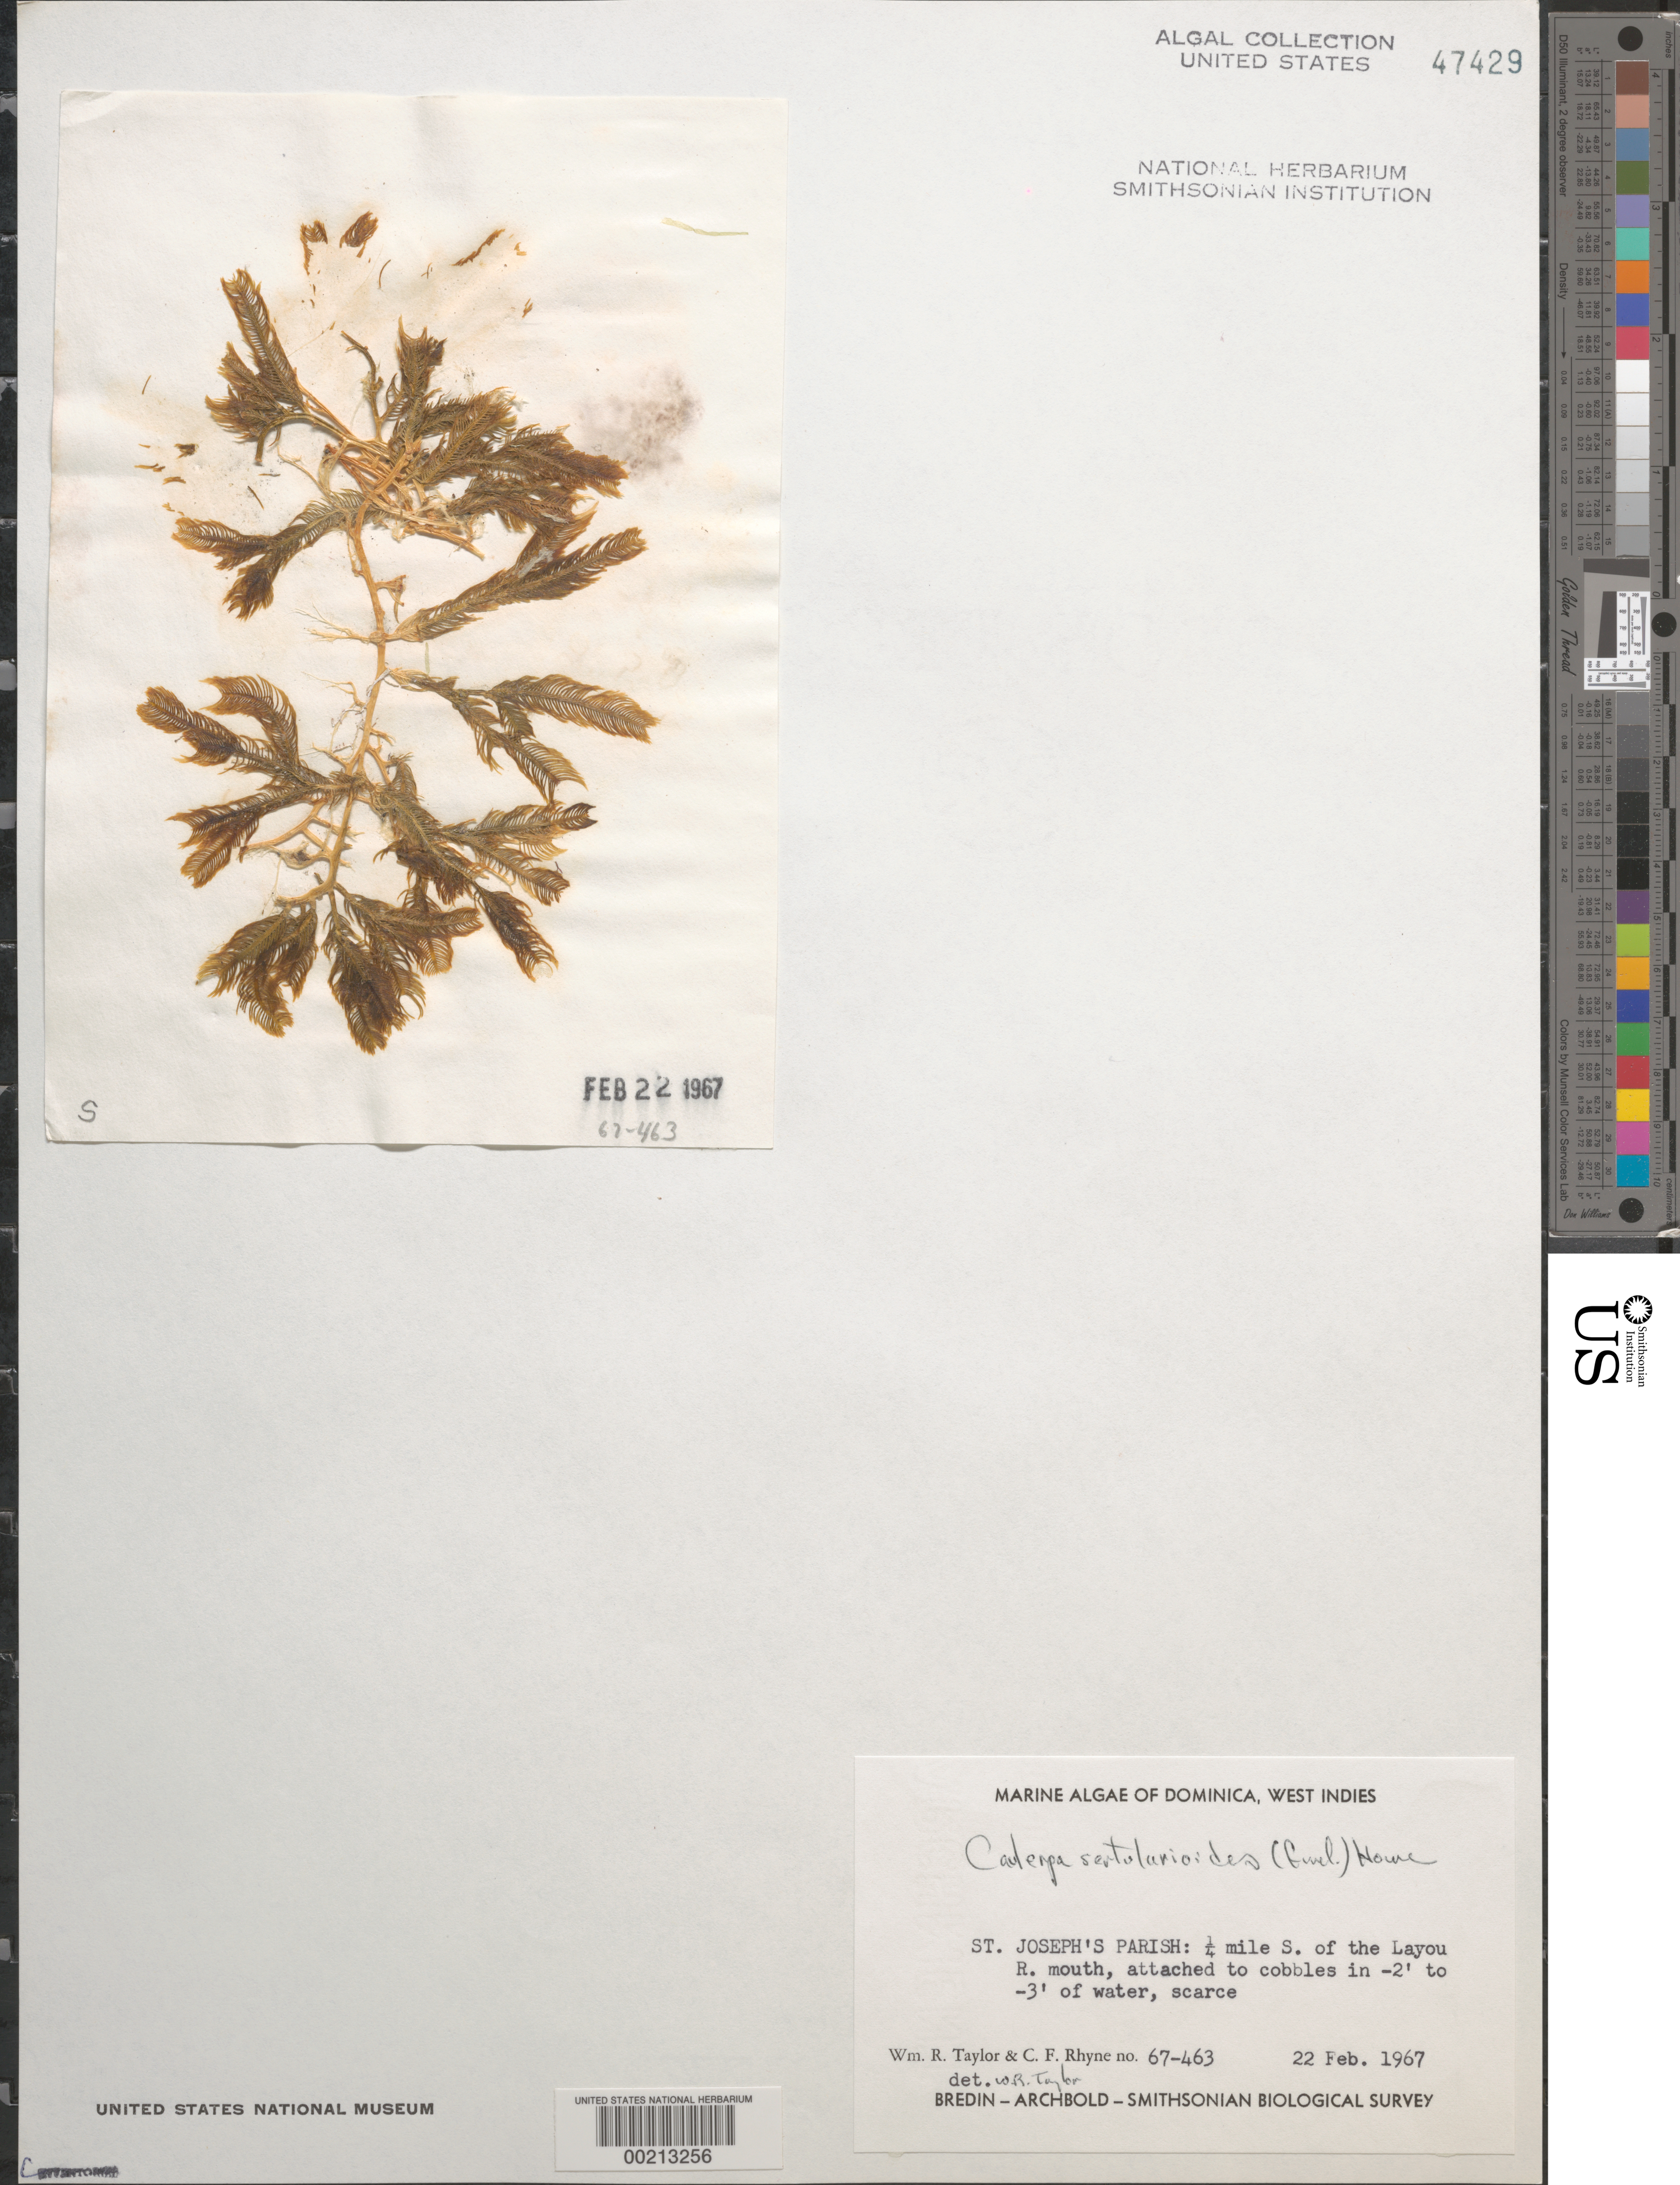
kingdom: Plantae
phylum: Chlorophyta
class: Ulvophyceae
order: Bryopsidales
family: Caulerpaceae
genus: Caulerpa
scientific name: Caulerpa sertularioides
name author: (S.G. Gmel.) M. Howe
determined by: Taylor, William R.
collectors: W. R. Taylor & C. Rhyne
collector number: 67-463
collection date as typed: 22 Feb 1967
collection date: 1967-02-22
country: Dominica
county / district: St. Joseph's Parish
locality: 0.25 mile south of Layou River mouth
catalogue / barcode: US 47429